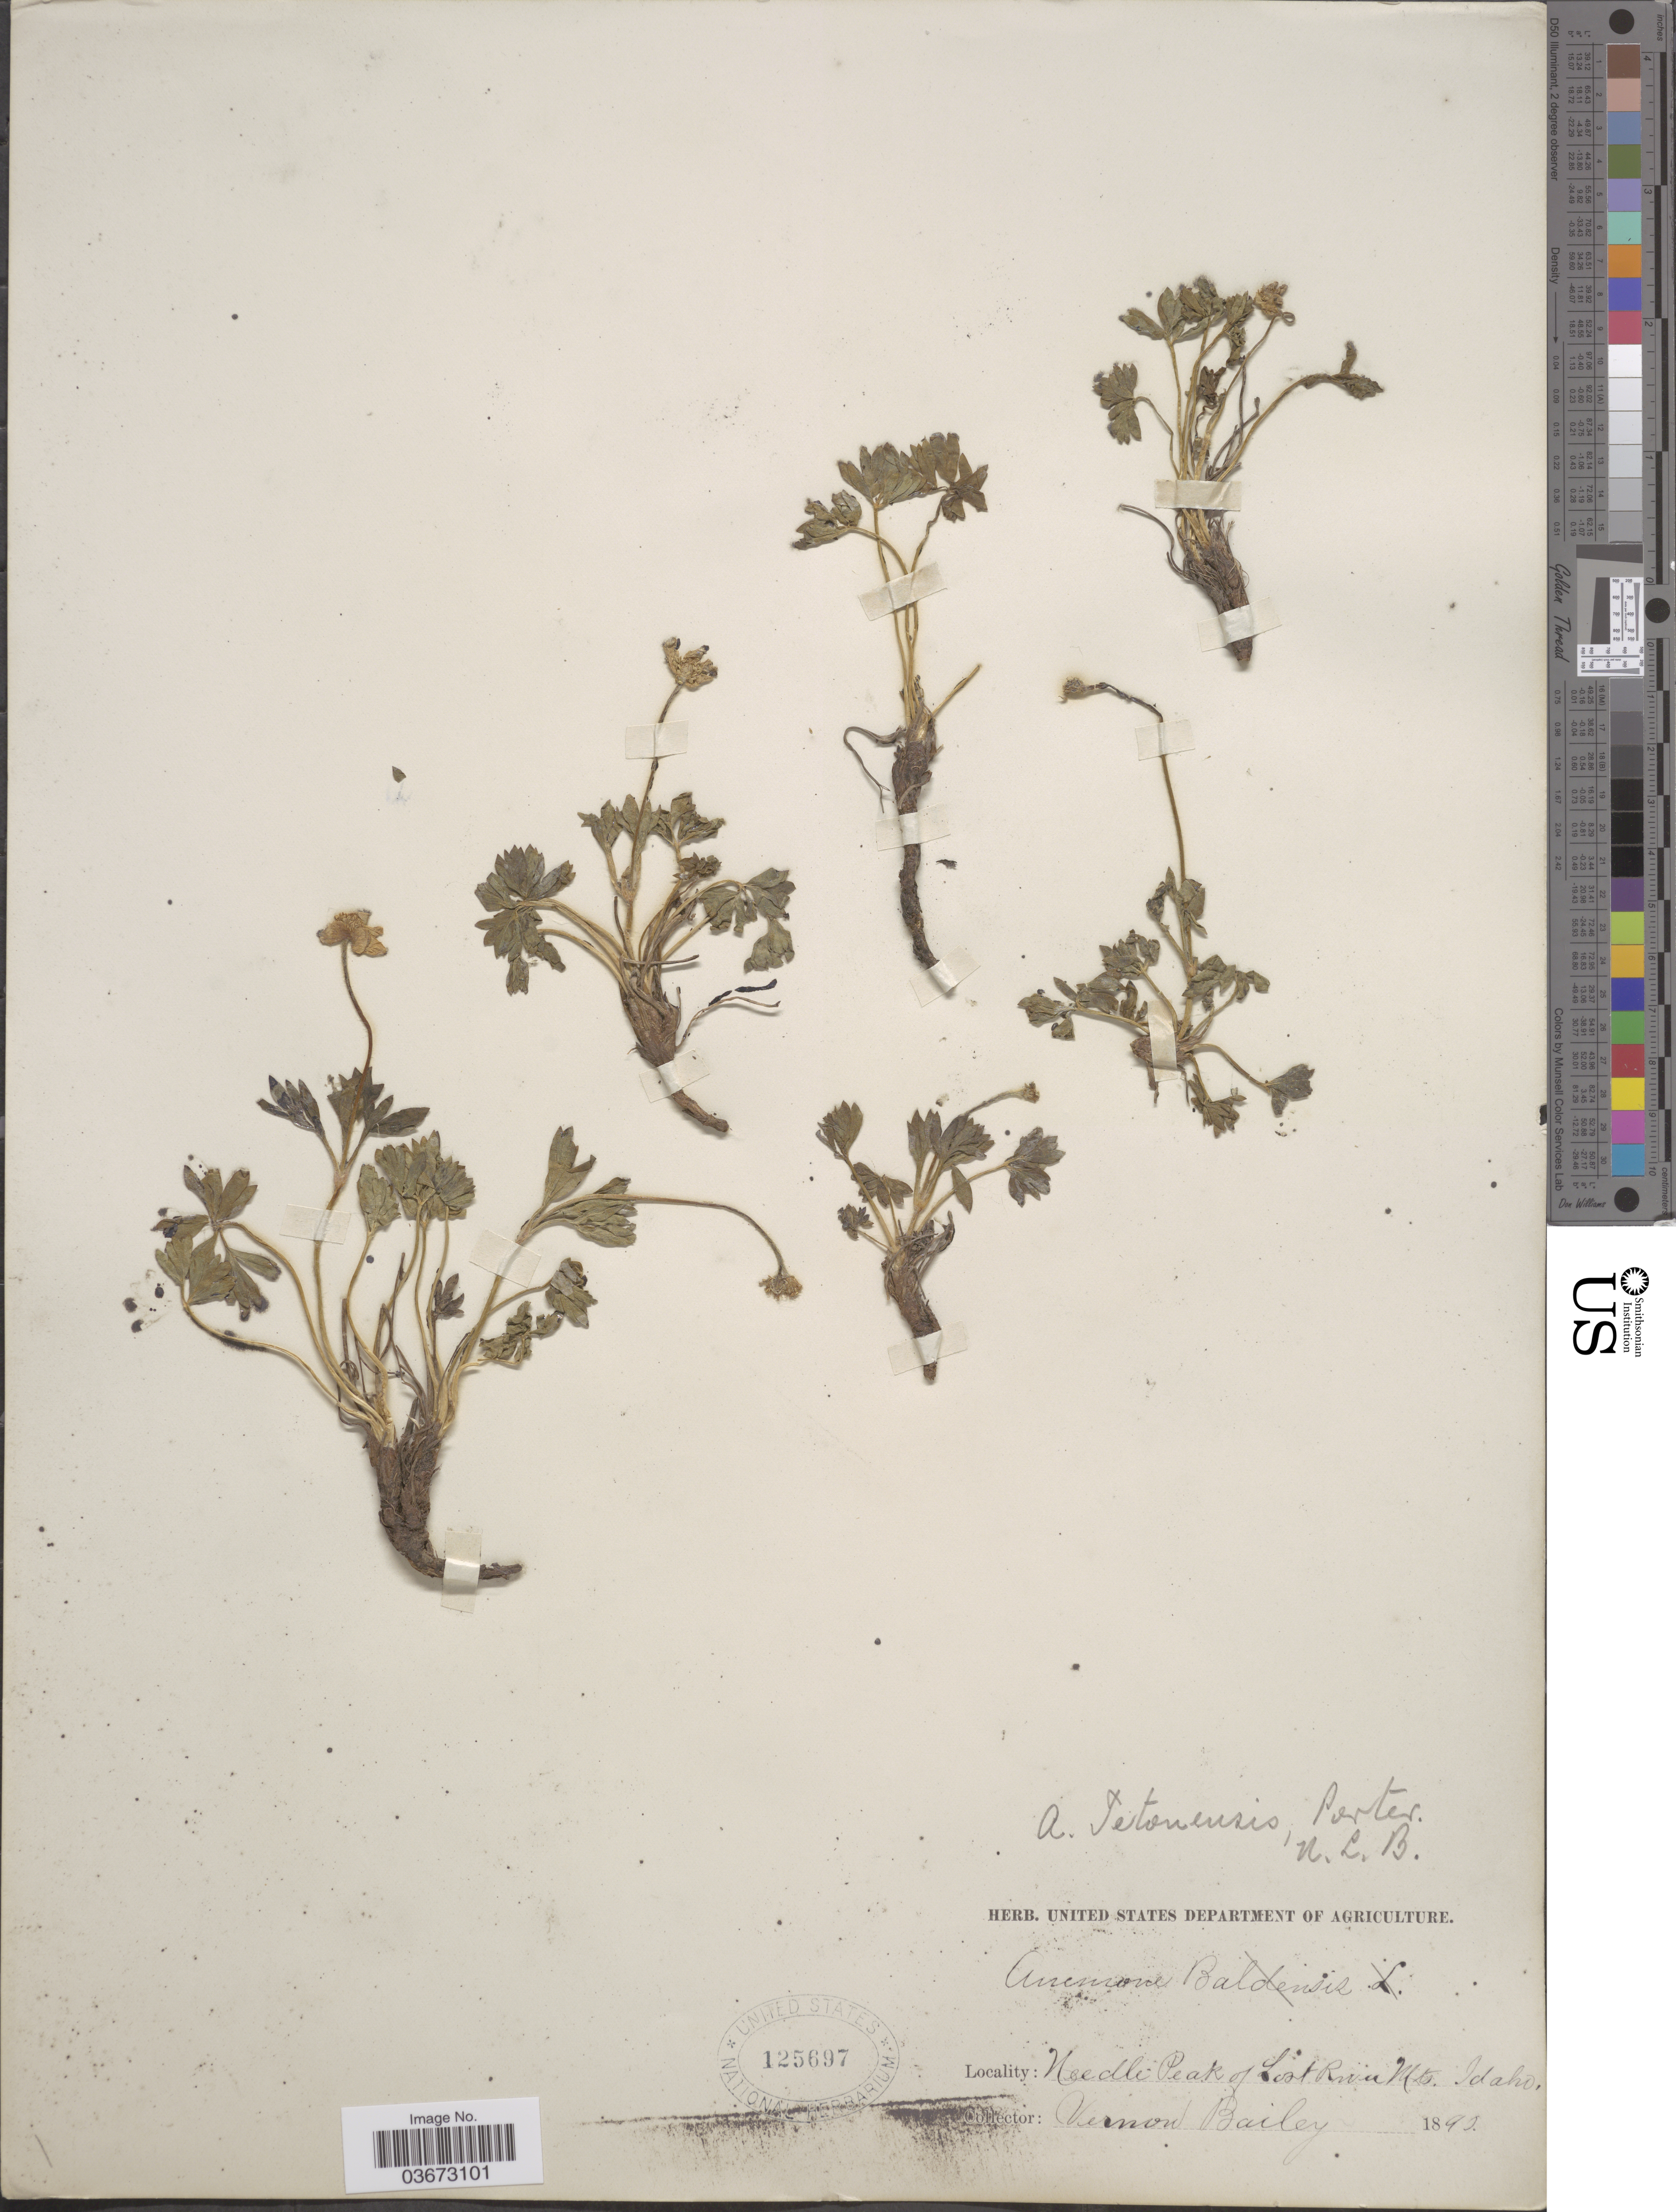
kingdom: Plantae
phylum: Tracheophyta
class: Magnoliopsida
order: Ranunculales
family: Ranunculaceae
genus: Anemone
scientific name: Anemone tetonensis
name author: Porter ex Britton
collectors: V. O. Bailey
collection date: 1890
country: United States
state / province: Idaho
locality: Needle Peak of Lost River Mts.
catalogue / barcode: US 125697